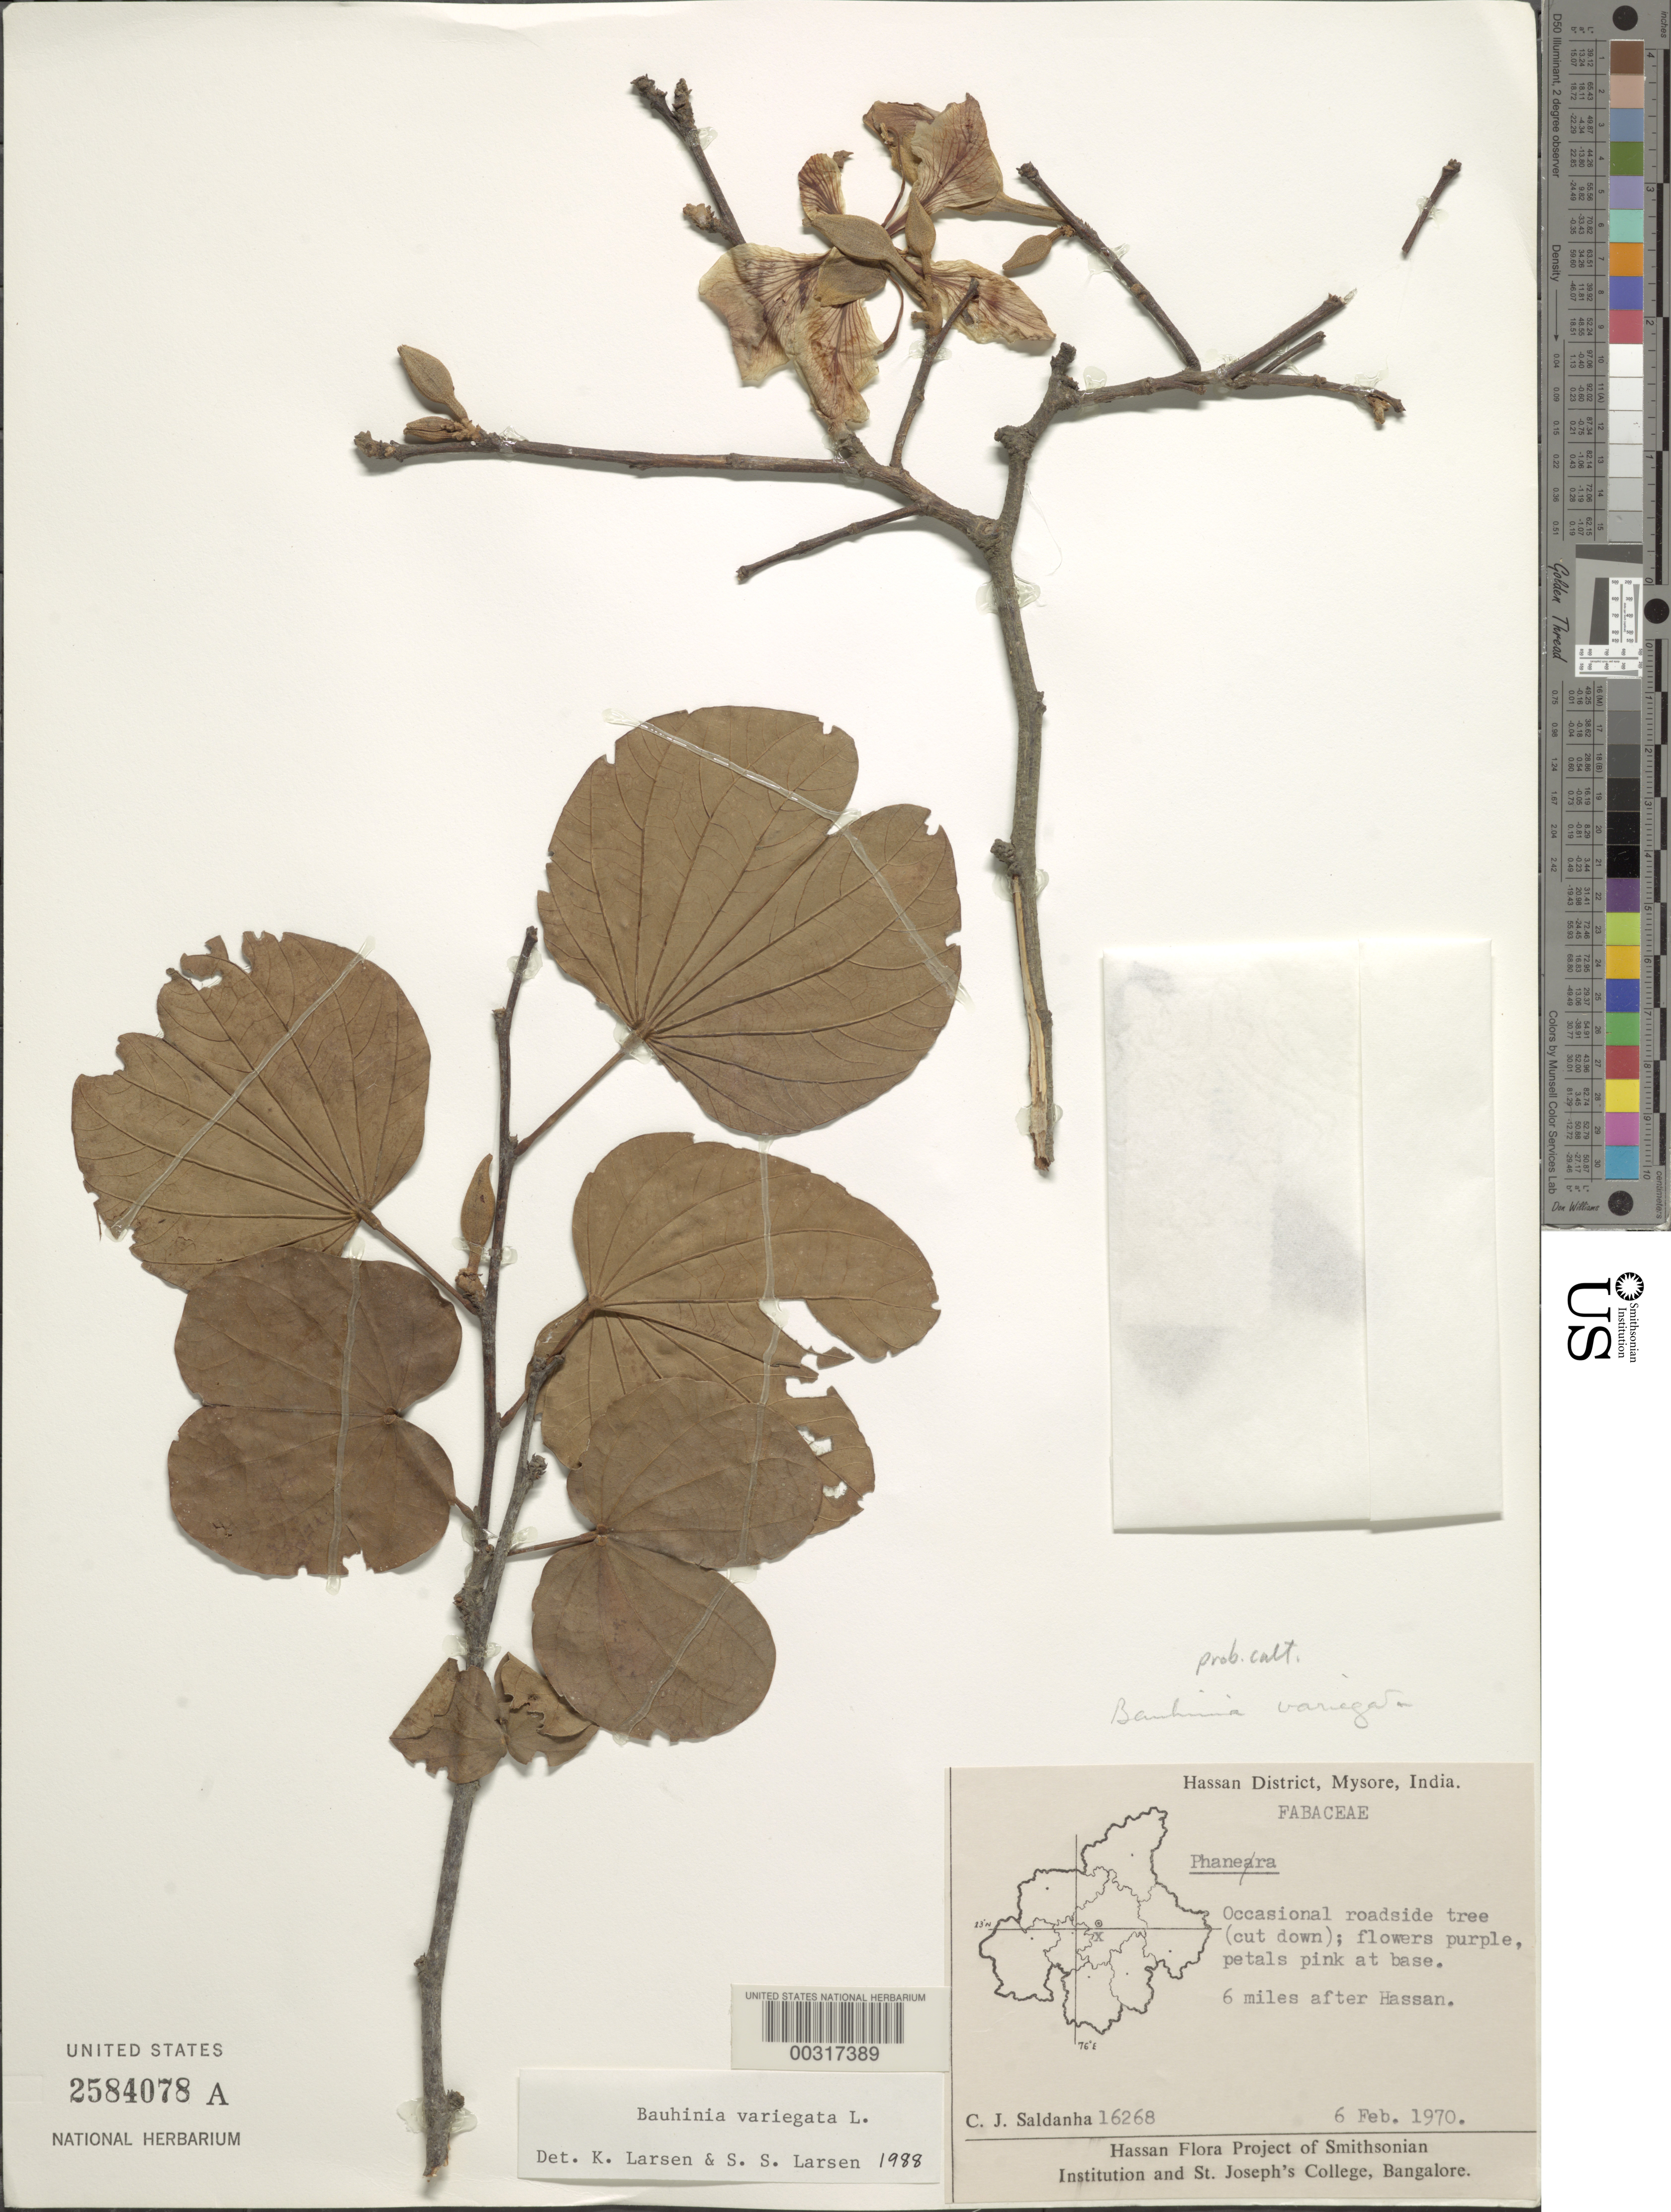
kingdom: Plantae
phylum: Tracheophyta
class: Magnoliopsida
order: Fabales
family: Fabaceae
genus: Phanera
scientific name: Phanera variegata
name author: (L.) Benth.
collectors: C. J. Saldanha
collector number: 16268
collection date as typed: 06 Feb 1970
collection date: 1970-02-06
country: India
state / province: Karnataka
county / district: Hassan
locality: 6 mi after hassan, mysore state [mysore state = karnataka.]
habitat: Roadside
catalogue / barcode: US 2584078A